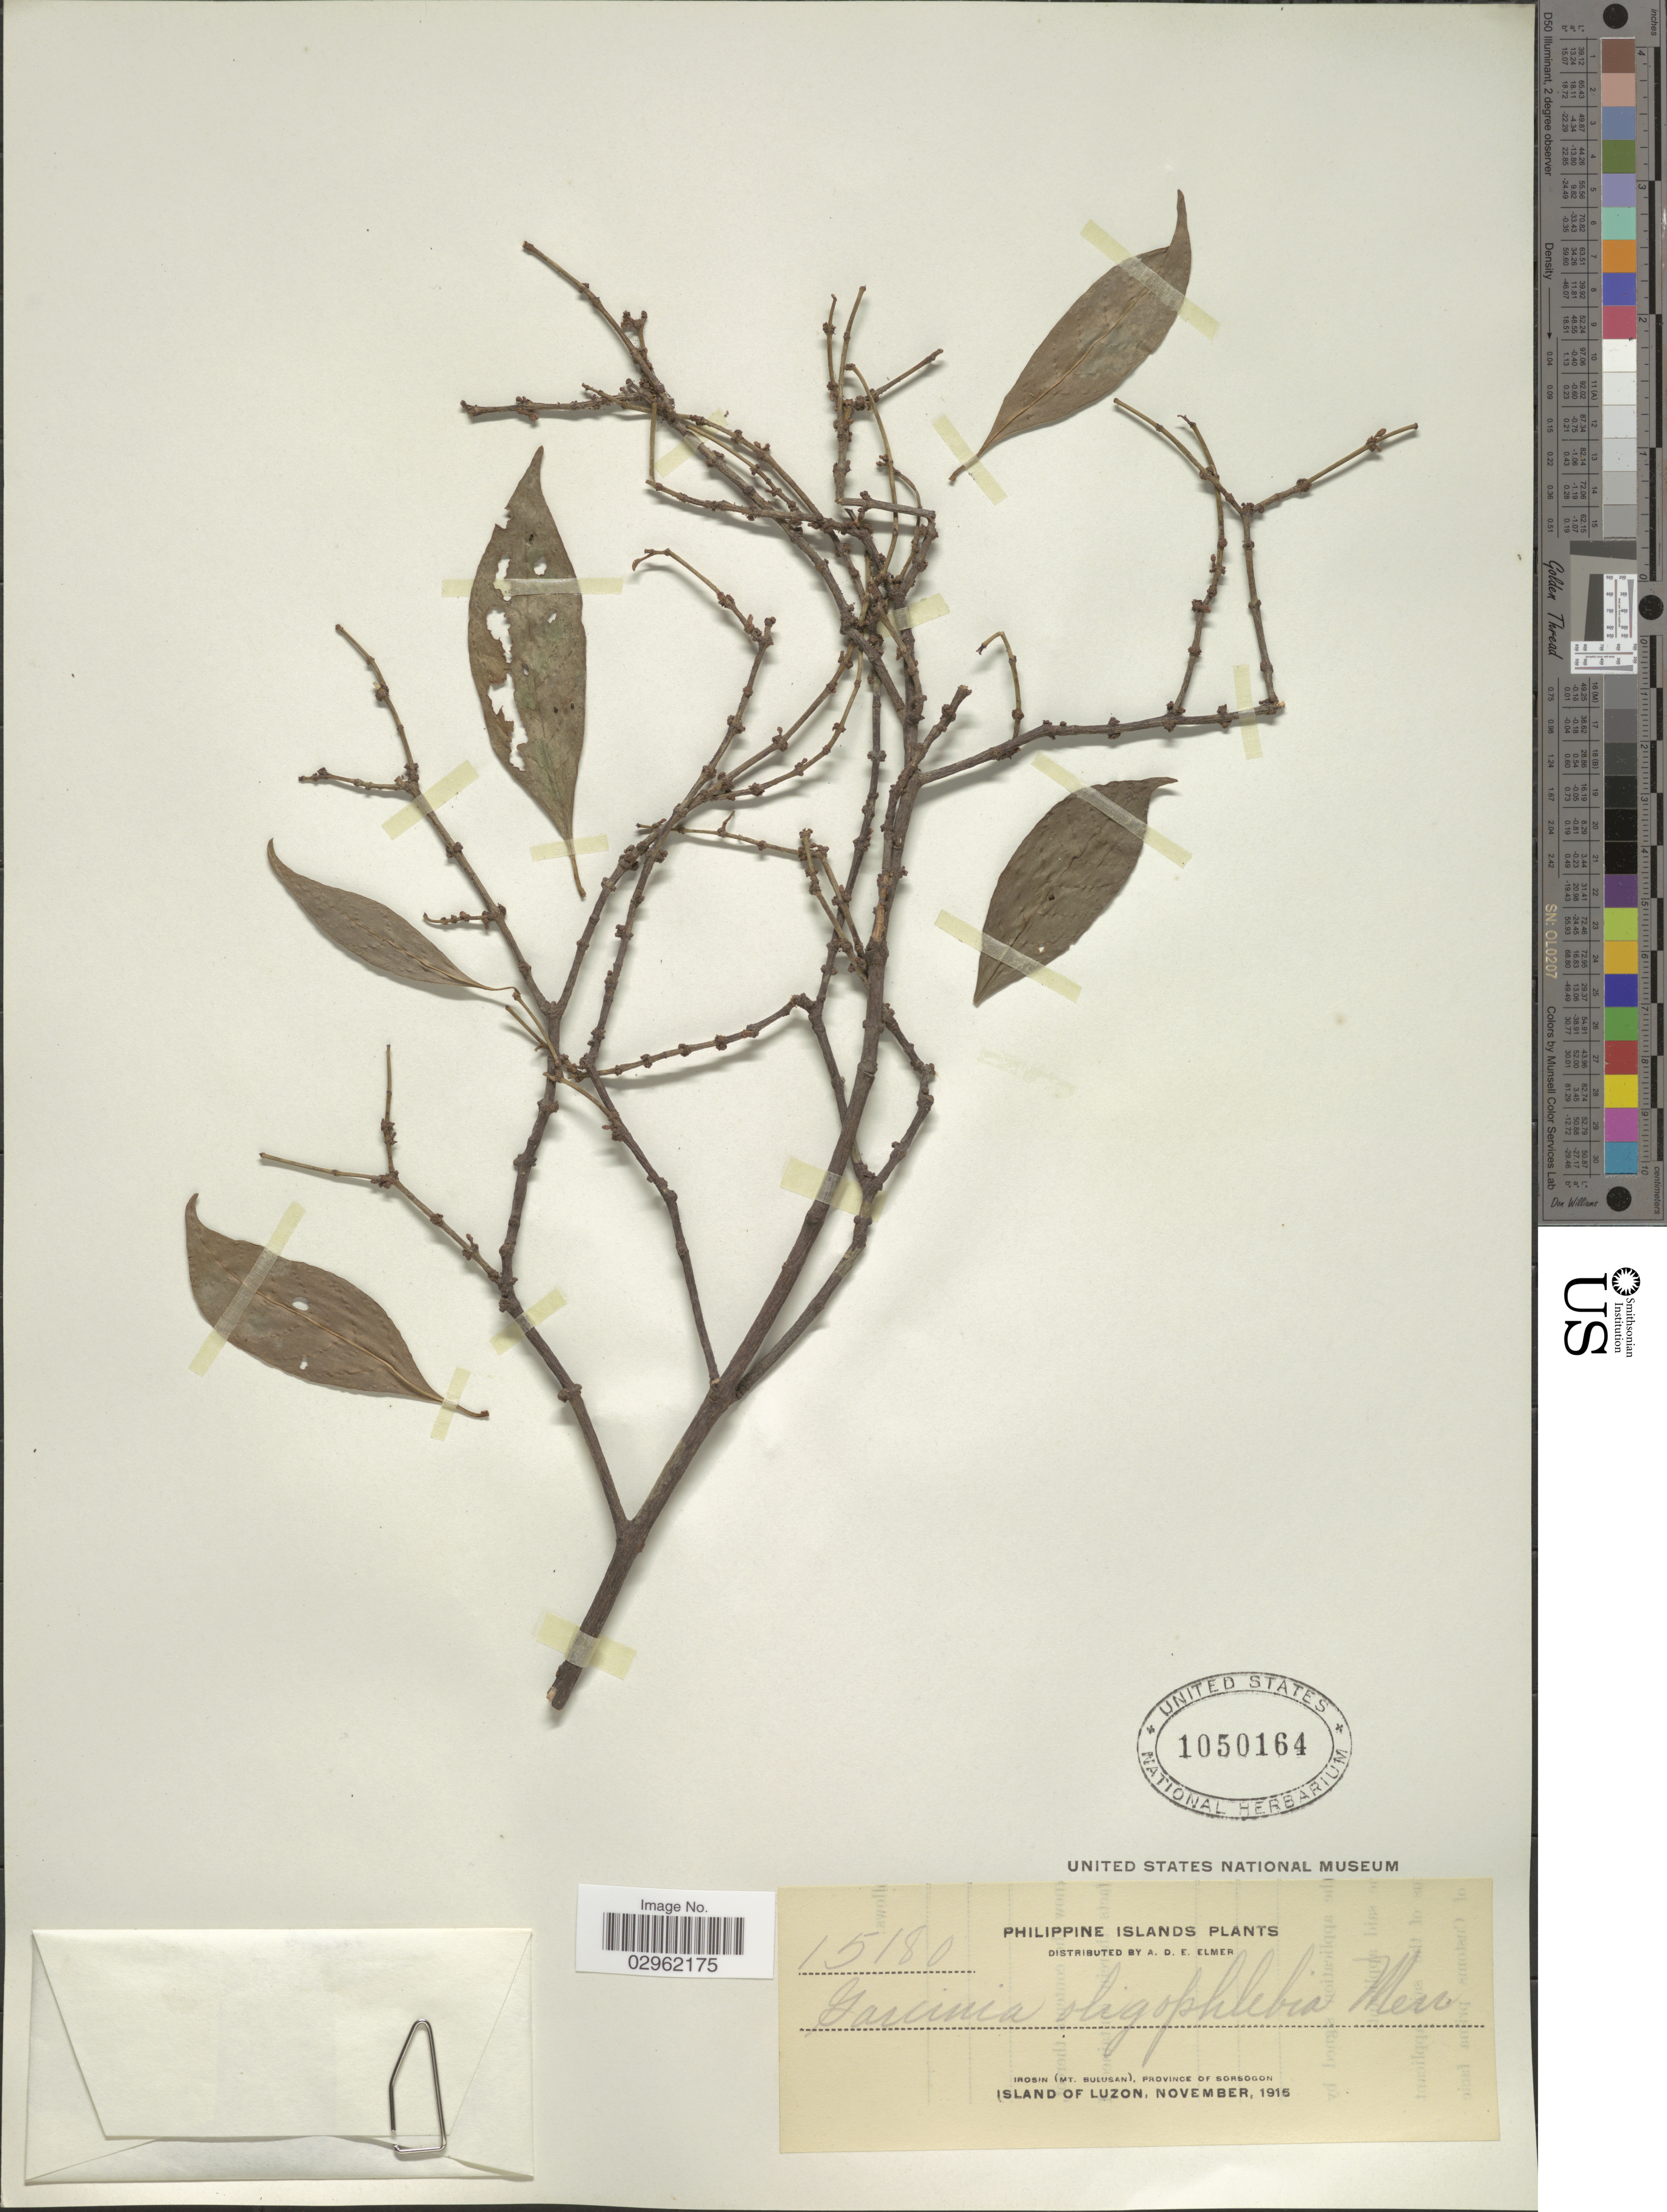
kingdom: Plantae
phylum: Tracheophyta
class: Magnoliopsida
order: Malpighiales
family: Clusiaceae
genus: Garcinia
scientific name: Garcinia oligophlebia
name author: Merr.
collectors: A. D. E. Elmer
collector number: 15180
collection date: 1915-11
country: Philippines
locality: Philippine Islands. Irosin (Mt. Bulusan), Province of Sorsogon. Island of Luzon.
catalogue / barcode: US 1050164